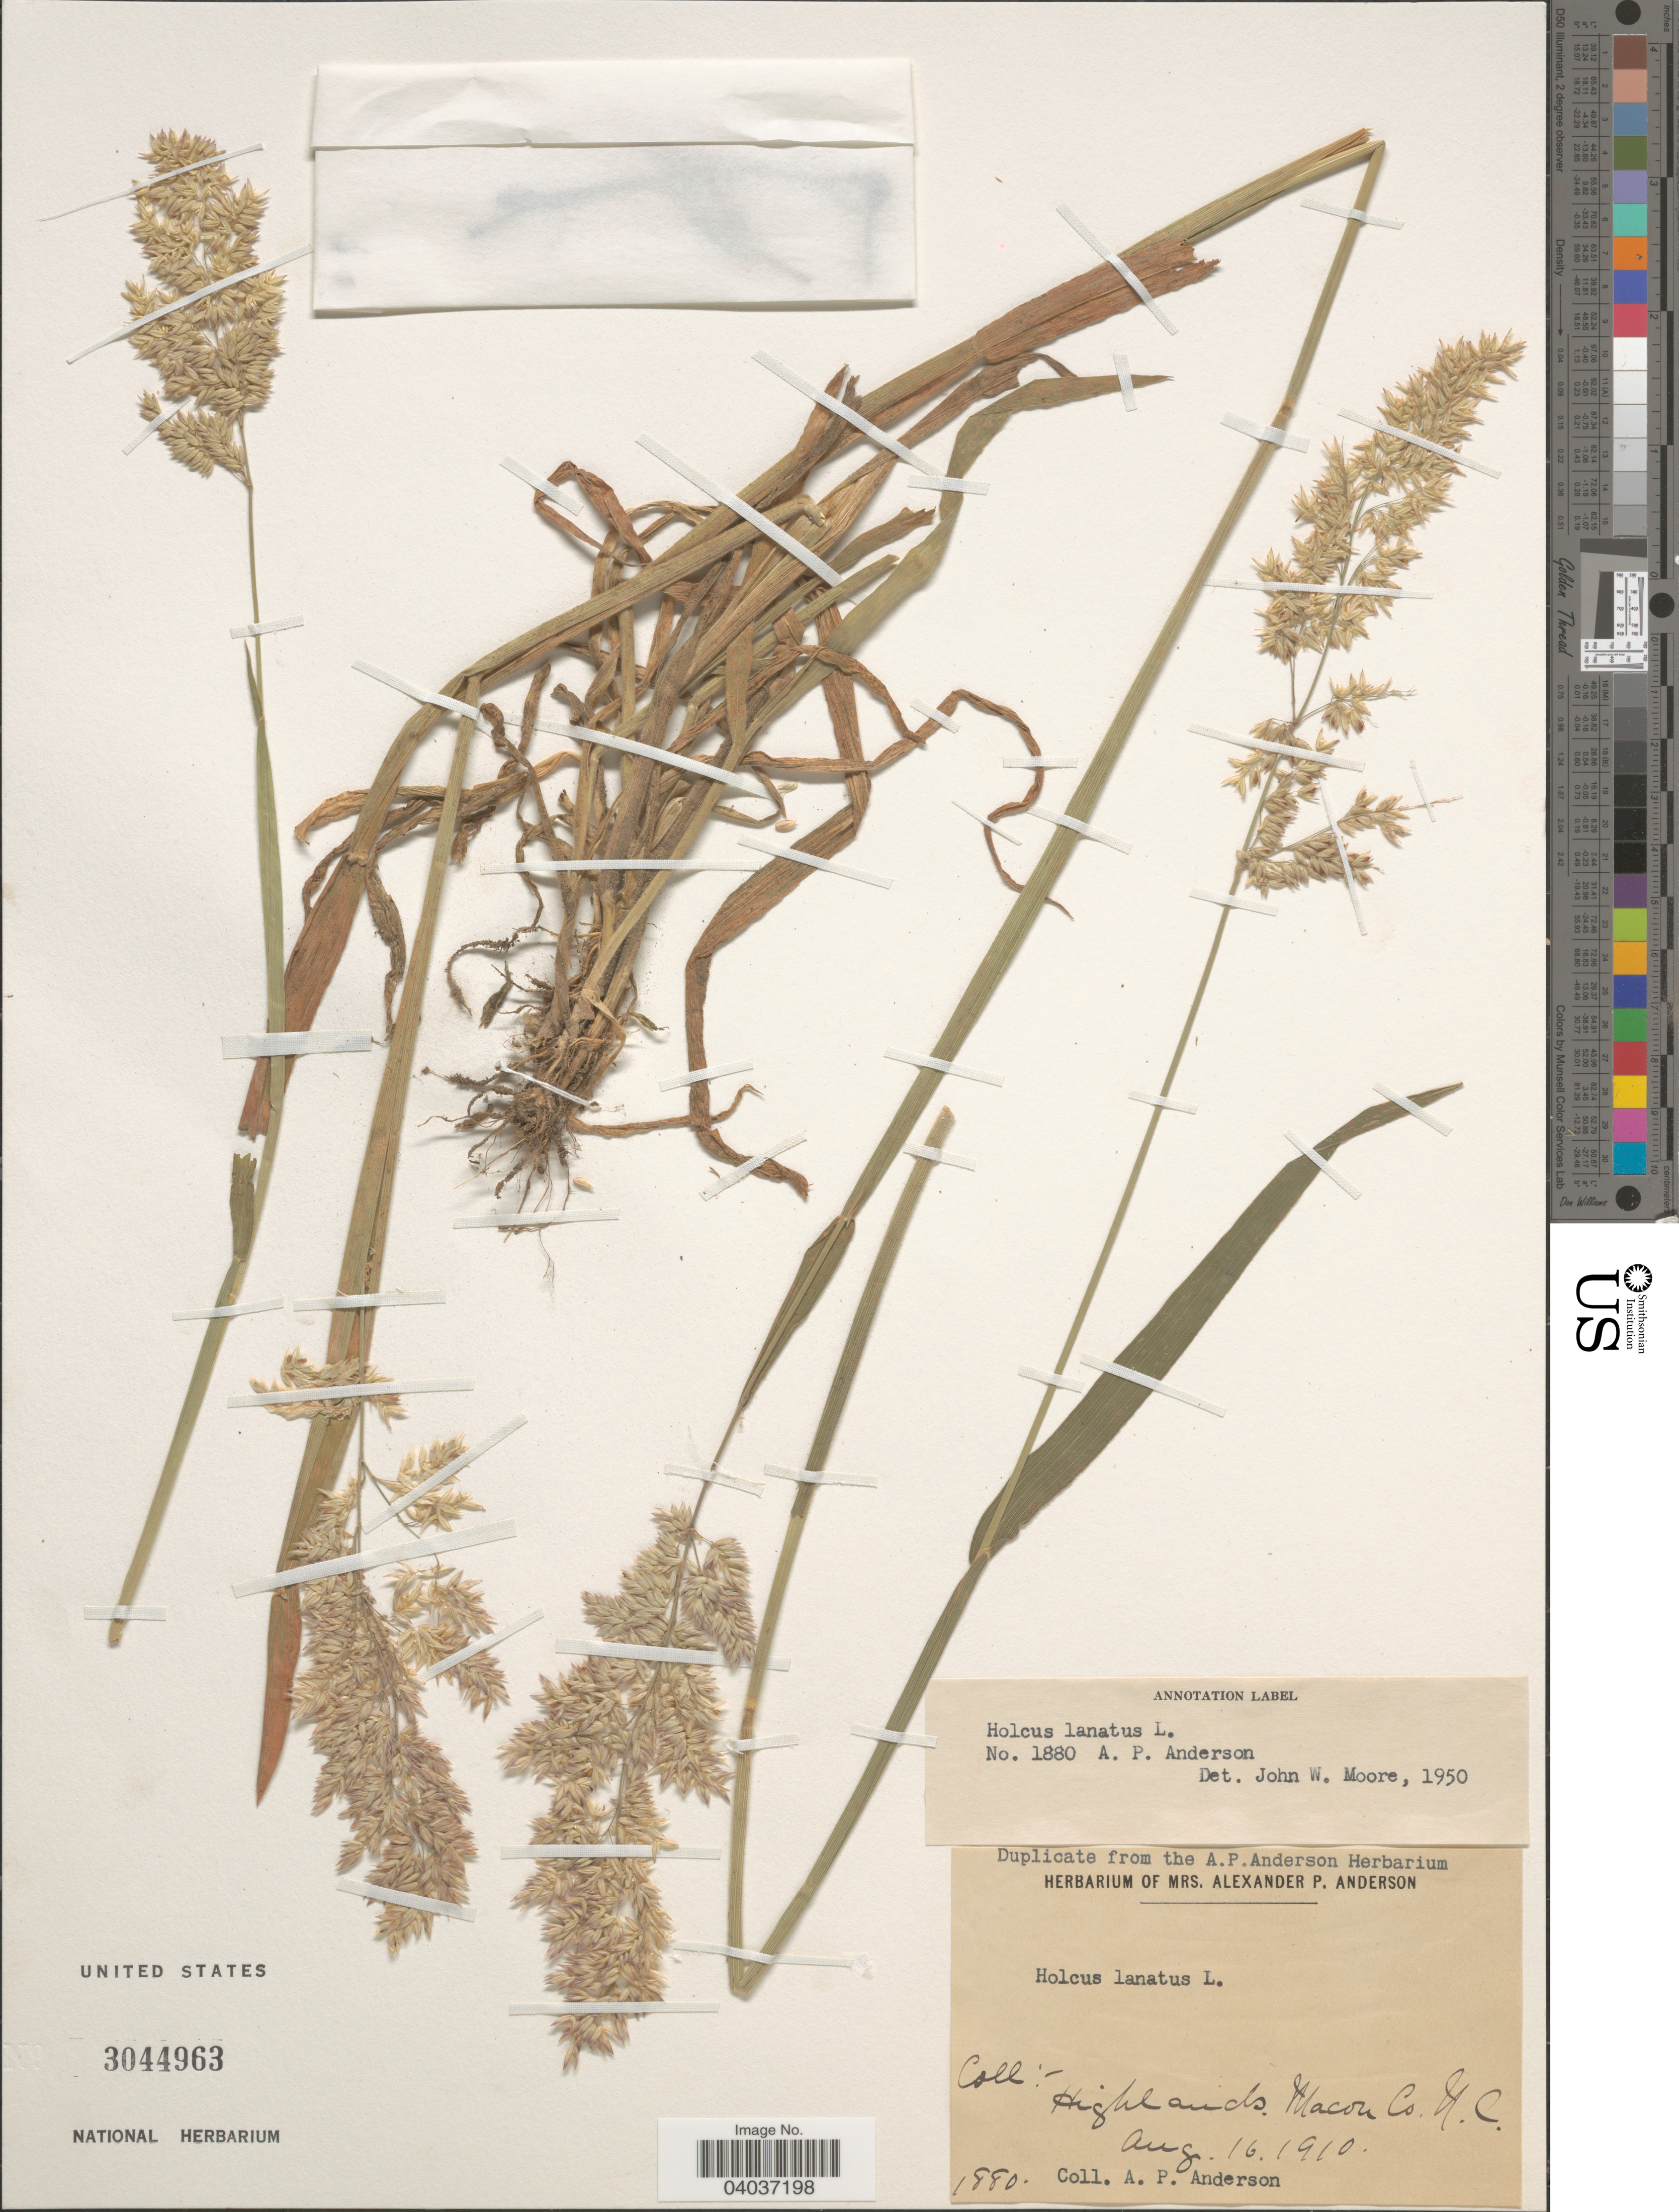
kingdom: Plantae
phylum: Tracheophyta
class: Liliopsida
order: Poales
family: Poaceae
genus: Holcus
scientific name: Holcus lanatus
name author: L.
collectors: A. Anderson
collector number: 1880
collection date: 1910-08-16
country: United States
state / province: North Carolina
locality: Highlands, Macon Co.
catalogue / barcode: US 3044963